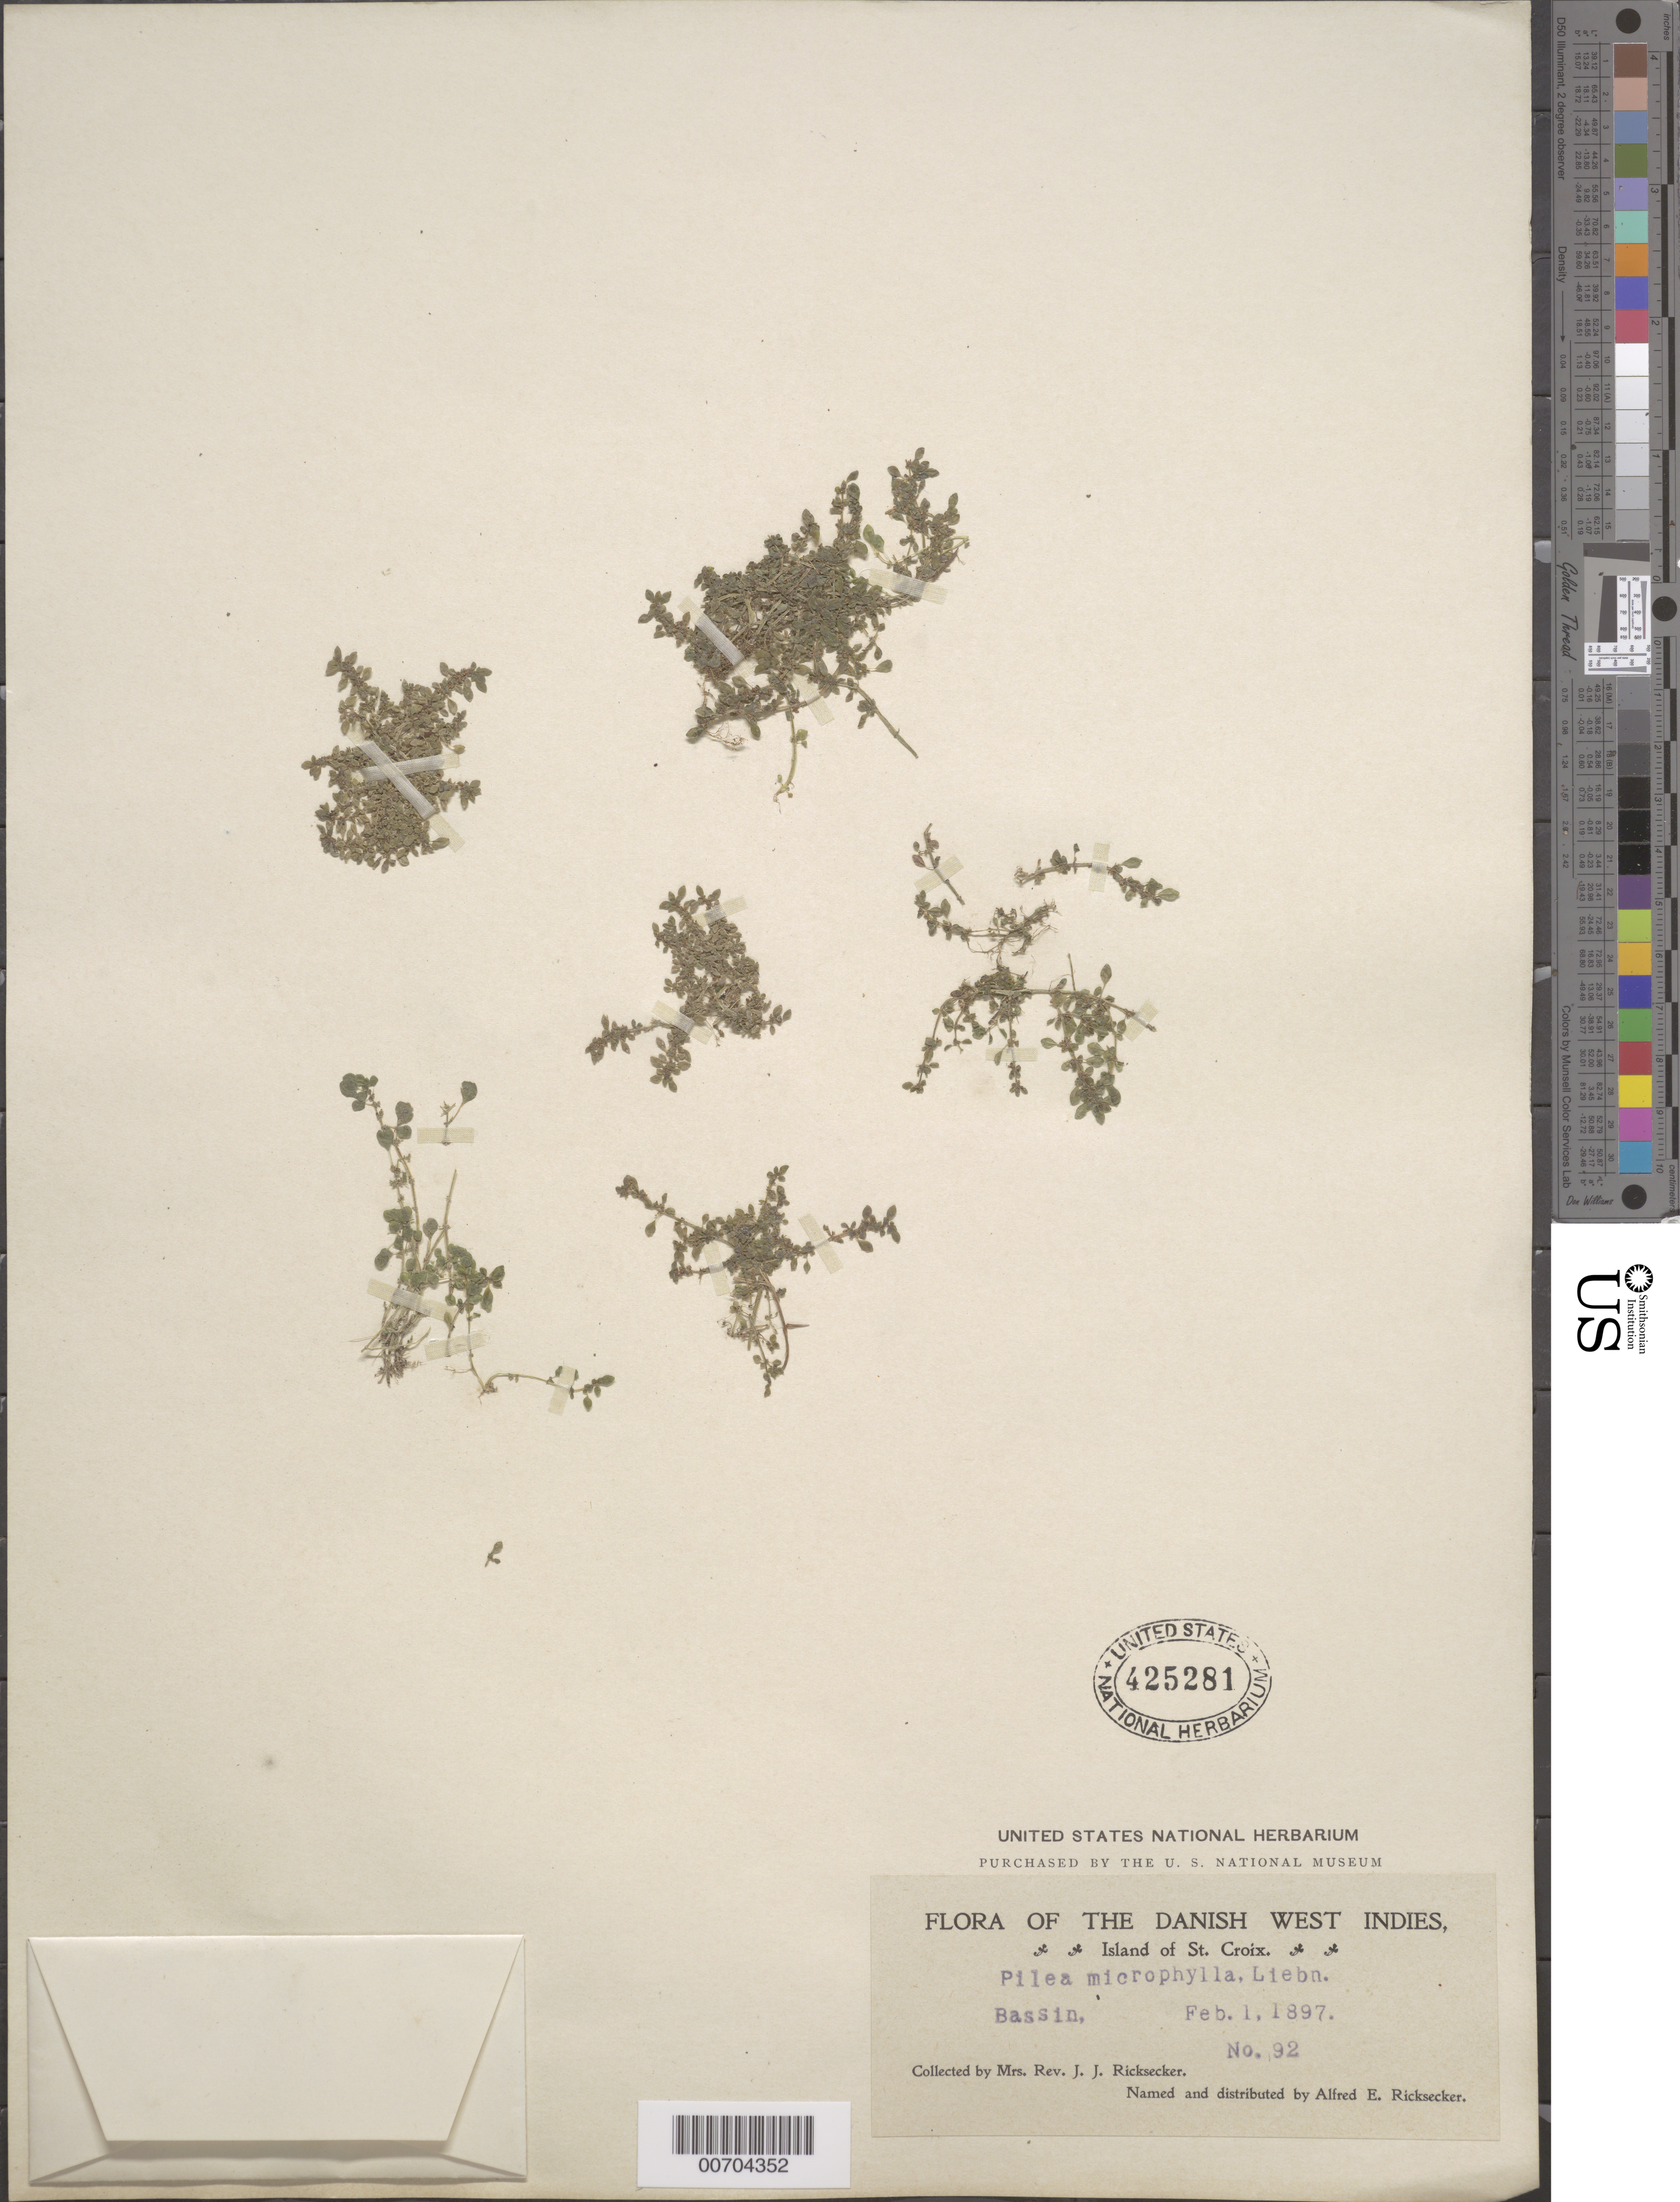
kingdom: Plantae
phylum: Tracheophyta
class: Magnoliopsida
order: Rosales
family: Urticaceae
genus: Pilea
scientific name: Pilea microphylla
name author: (L.) Liebm.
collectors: A. E. Ricksecker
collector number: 92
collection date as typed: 01 Feb 1897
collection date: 1897-02-01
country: U.S. Virgin Islands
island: St. Croix Island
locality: Bassin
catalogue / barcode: US 425281